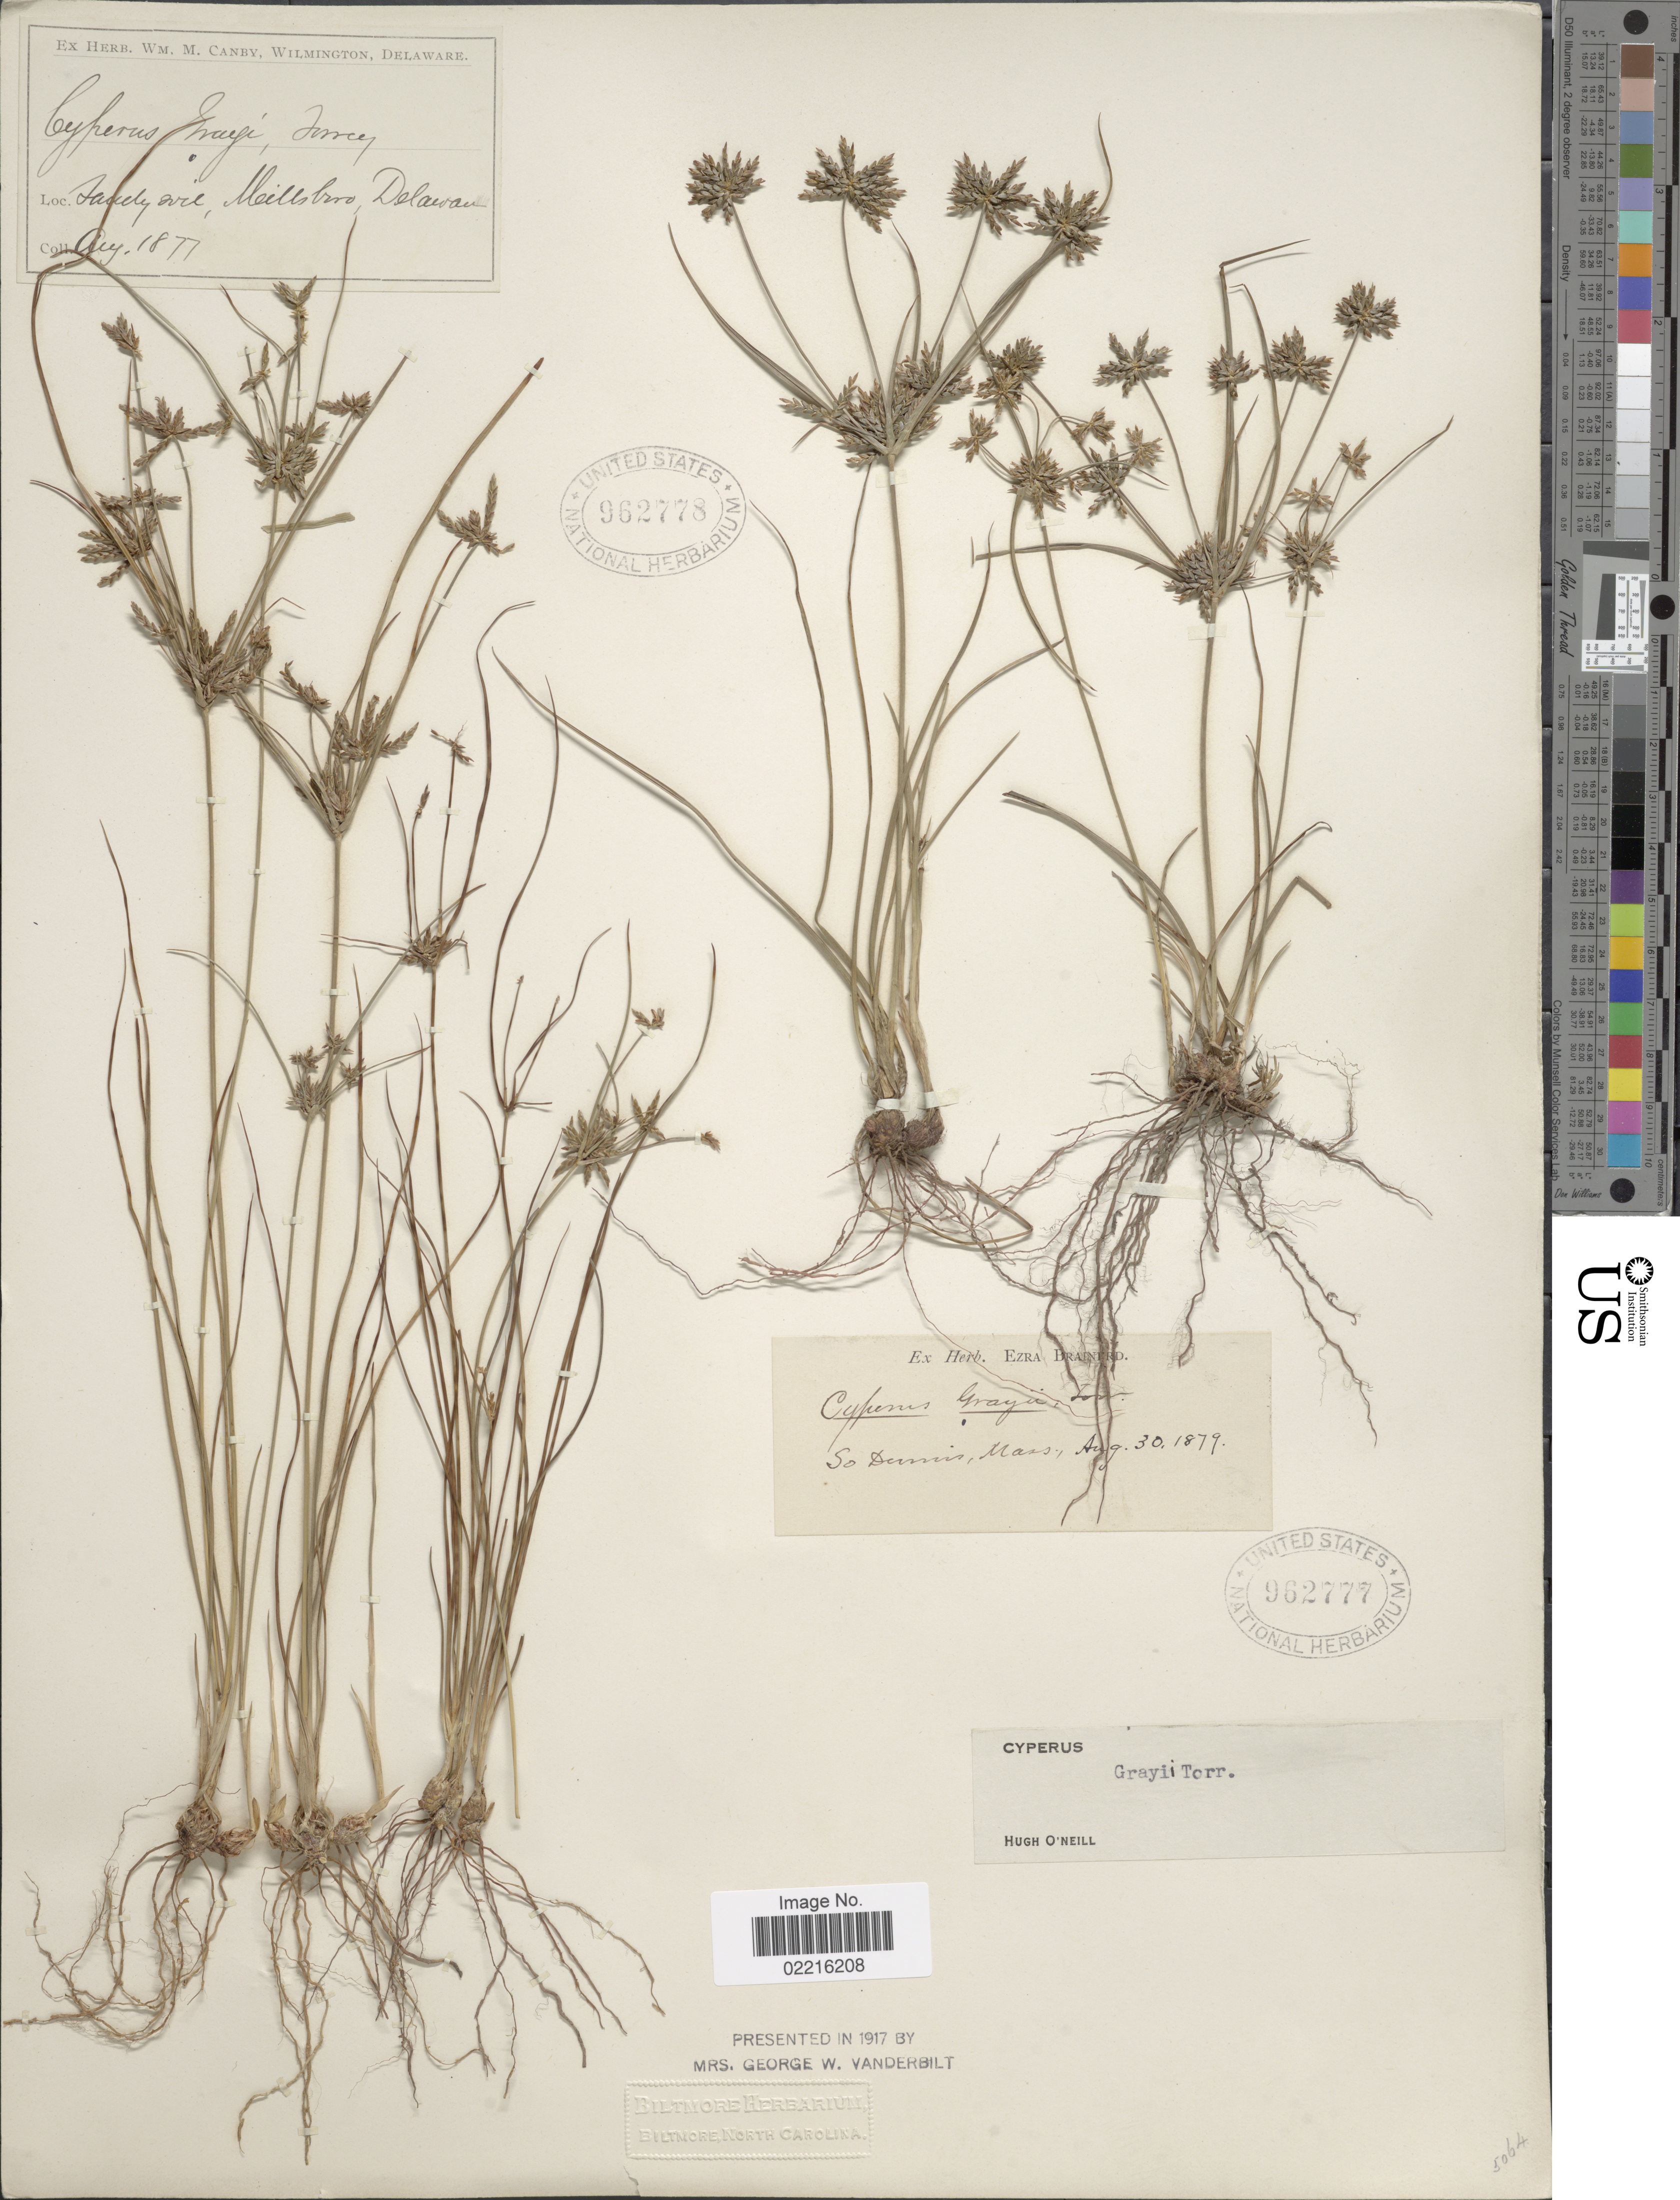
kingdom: Plantae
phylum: Tracheophyta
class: Liliopsida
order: Poales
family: Cyperaceae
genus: Cyperus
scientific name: Cyperus grayi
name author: Torr.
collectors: ex herb. Ezra Brainerd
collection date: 1879-08-30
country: United States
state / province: Massachusetts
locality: So. Dennis, Mass.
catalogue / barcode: US 962777-2